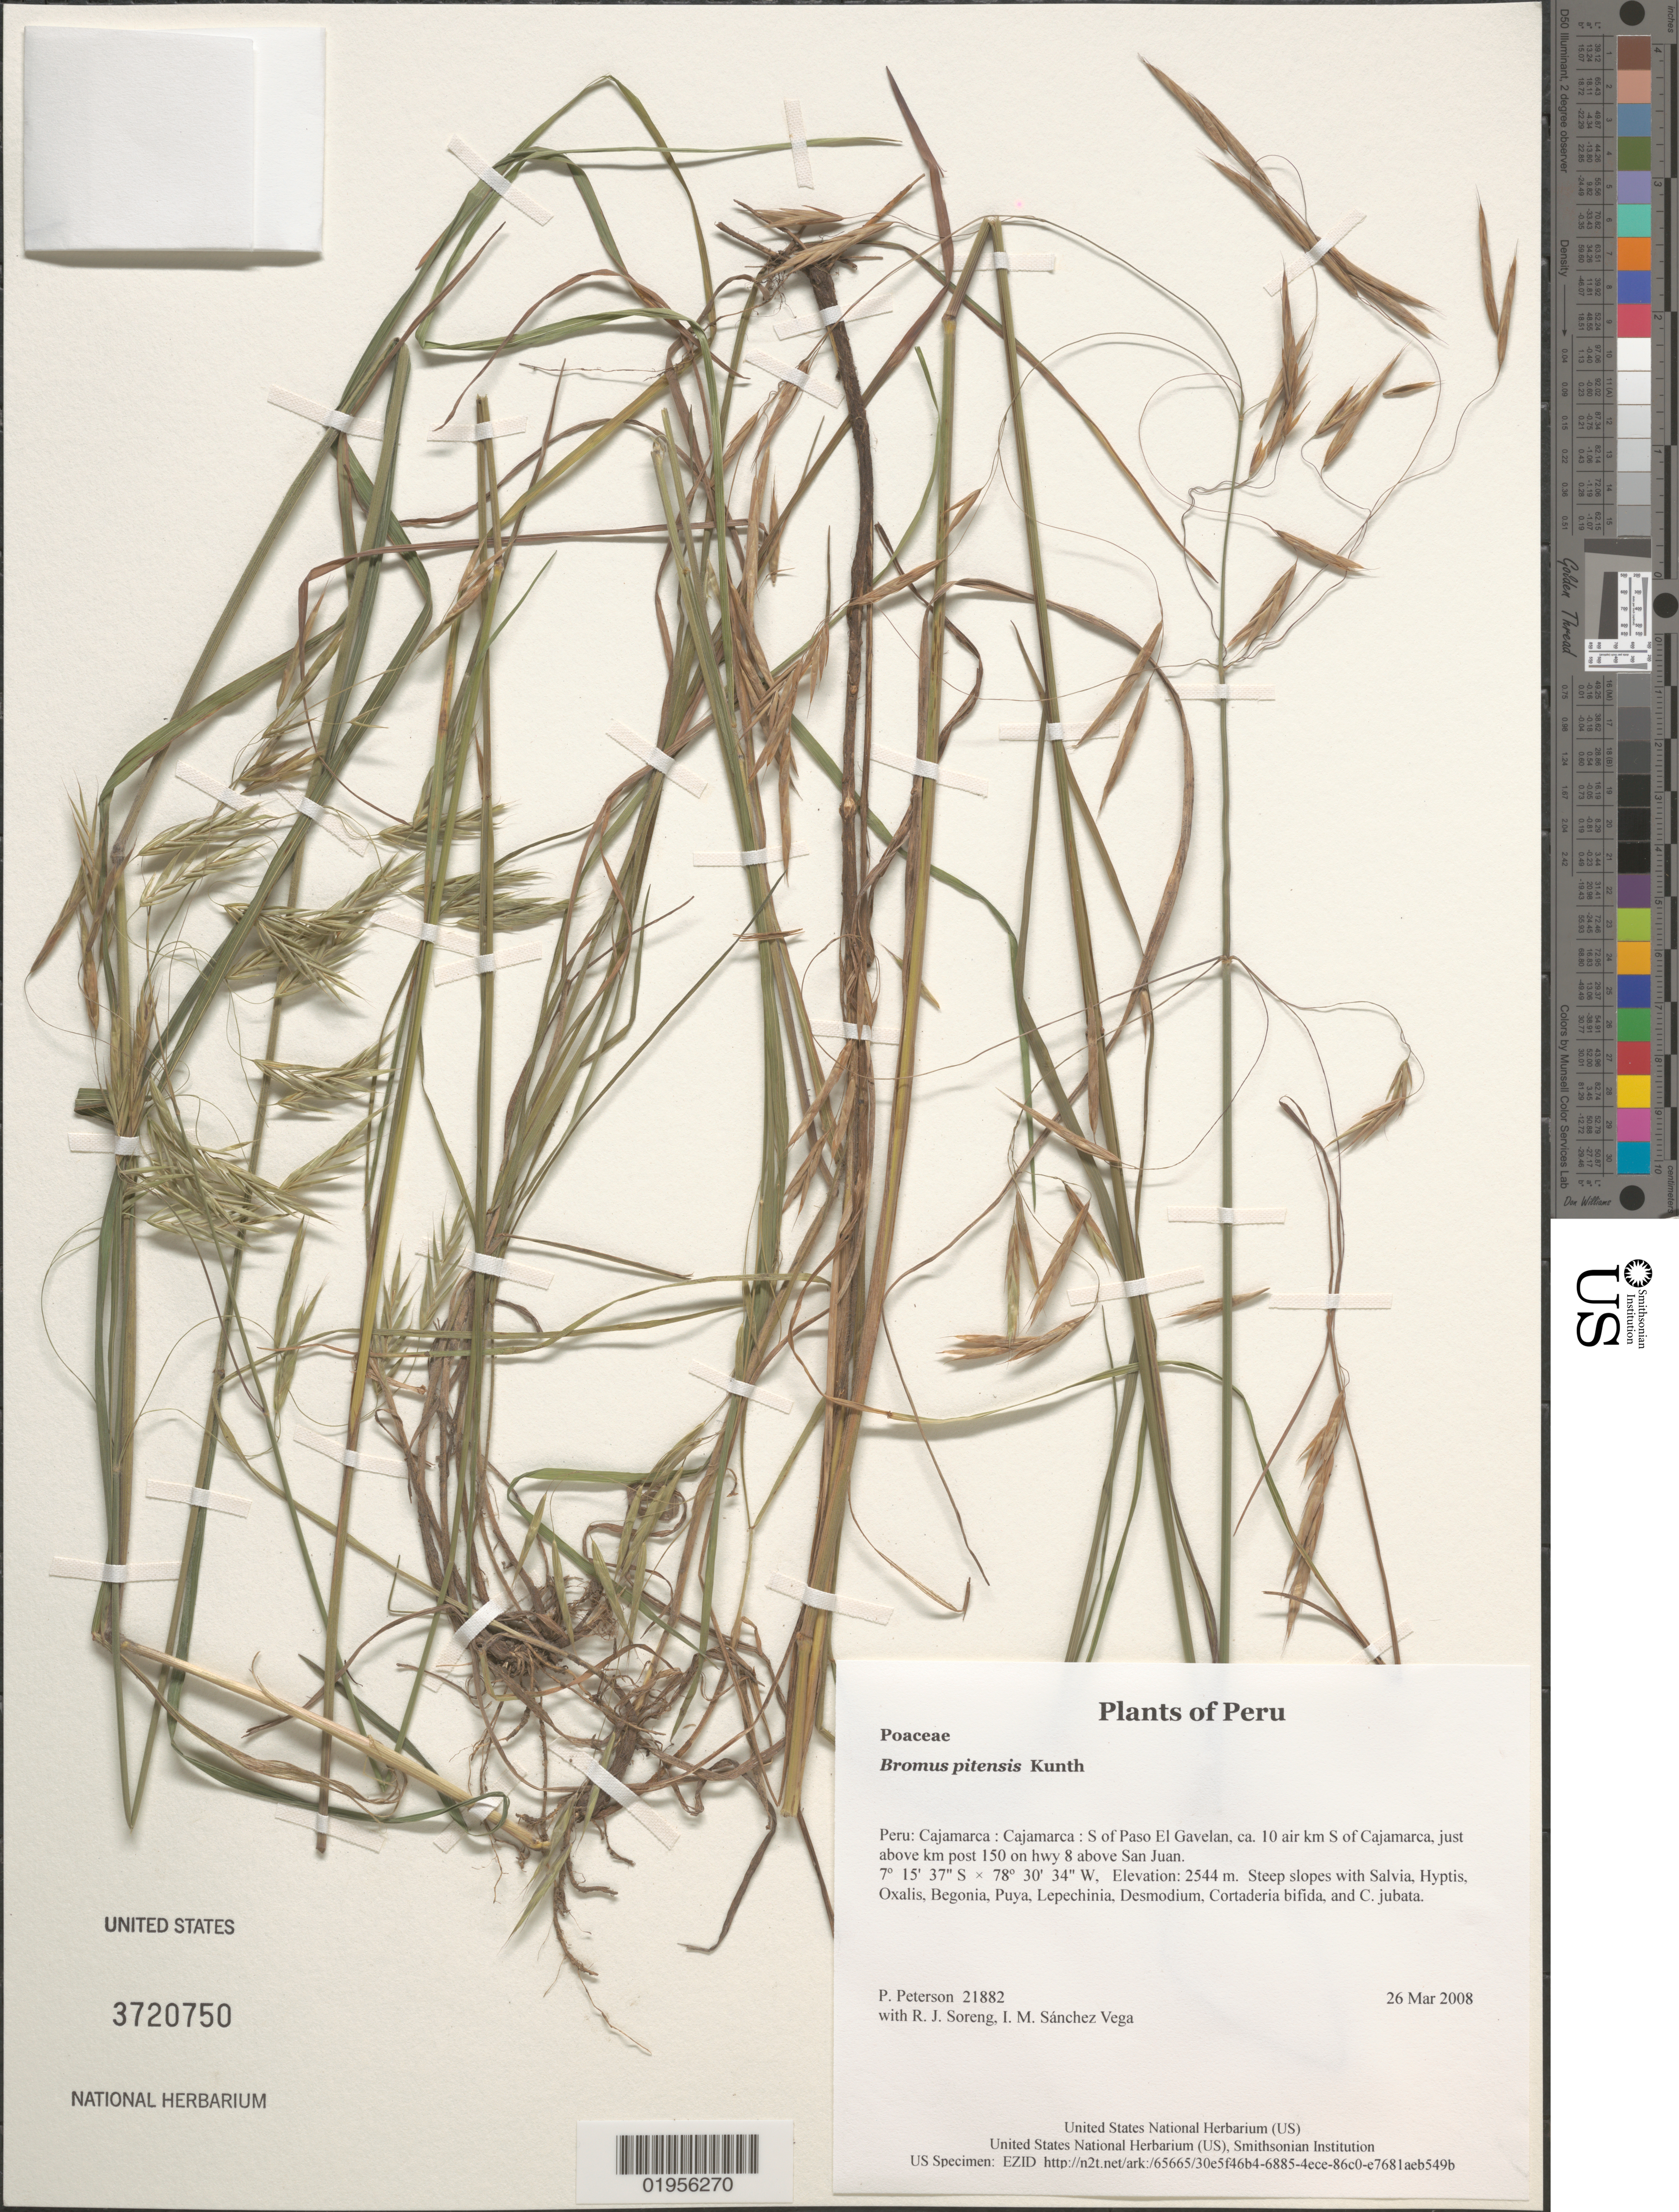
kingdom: Plantae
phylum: Tracheophyta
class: Liliopsida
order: Poales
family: Poaceae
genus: Bromus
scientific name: Bromus pitensis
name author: Kunth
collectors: P. M. Peterson, R. J. Soreng & I. M. Sánchez Vega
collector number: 21882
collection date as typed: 26 Mar 2008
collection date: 2008-03-26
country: Peru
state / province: Cajamarca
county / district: Cajamarca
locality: S of Paso El Gavelan, ca. 10 air km S of Cajamarca, just above km post 150 on hwy 8 above San Juan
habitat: Steep slopes with Salvia, Hyptis, Oxalis, Begonia, Puya, Lepechinia, Desmodium, Cortaderia bifida, and C. jubata.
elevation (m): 2544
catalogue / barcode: US 3720750